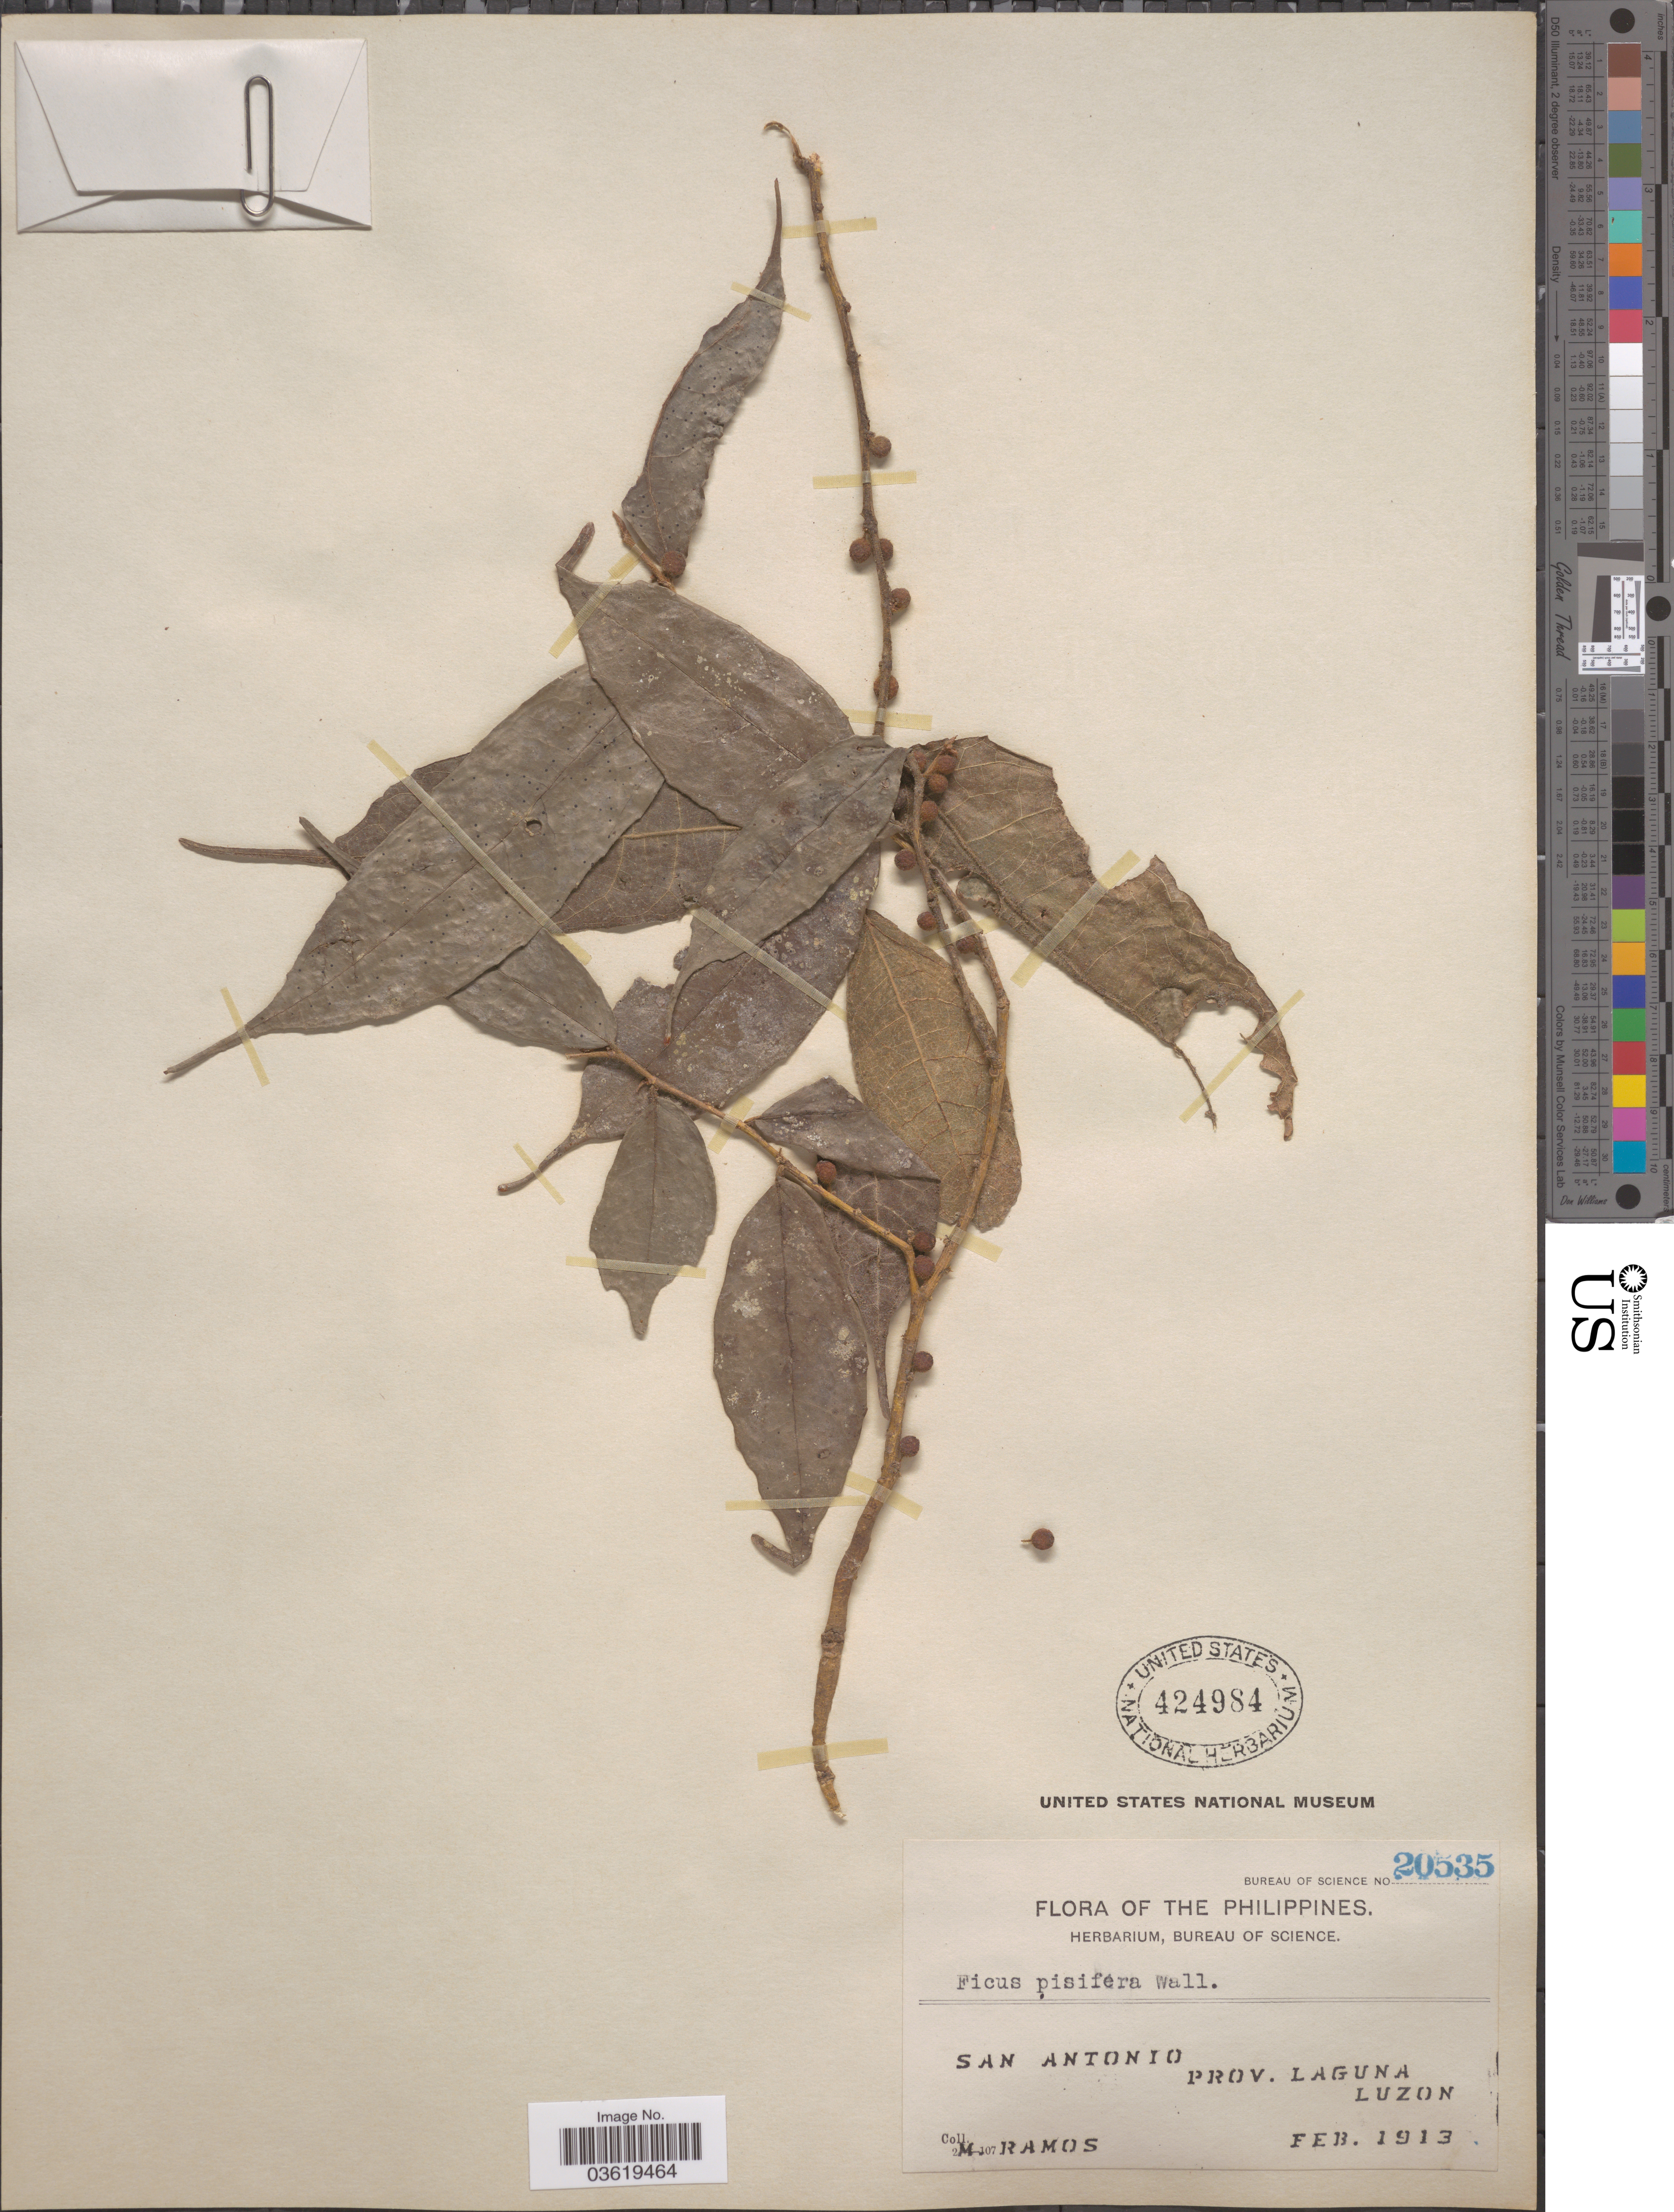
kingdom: Plantae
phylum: Tracheophyta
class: Magnoliopsida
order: Rosales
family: Moraceae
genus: Ficus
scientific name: Ficus pisifera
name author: Wall.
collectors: M. Ramos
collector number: Bureau of Science 20535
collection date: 1913-02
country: Philippines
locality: San Antonio. Prov. Laguna. Luzon.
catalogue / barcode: US 424984